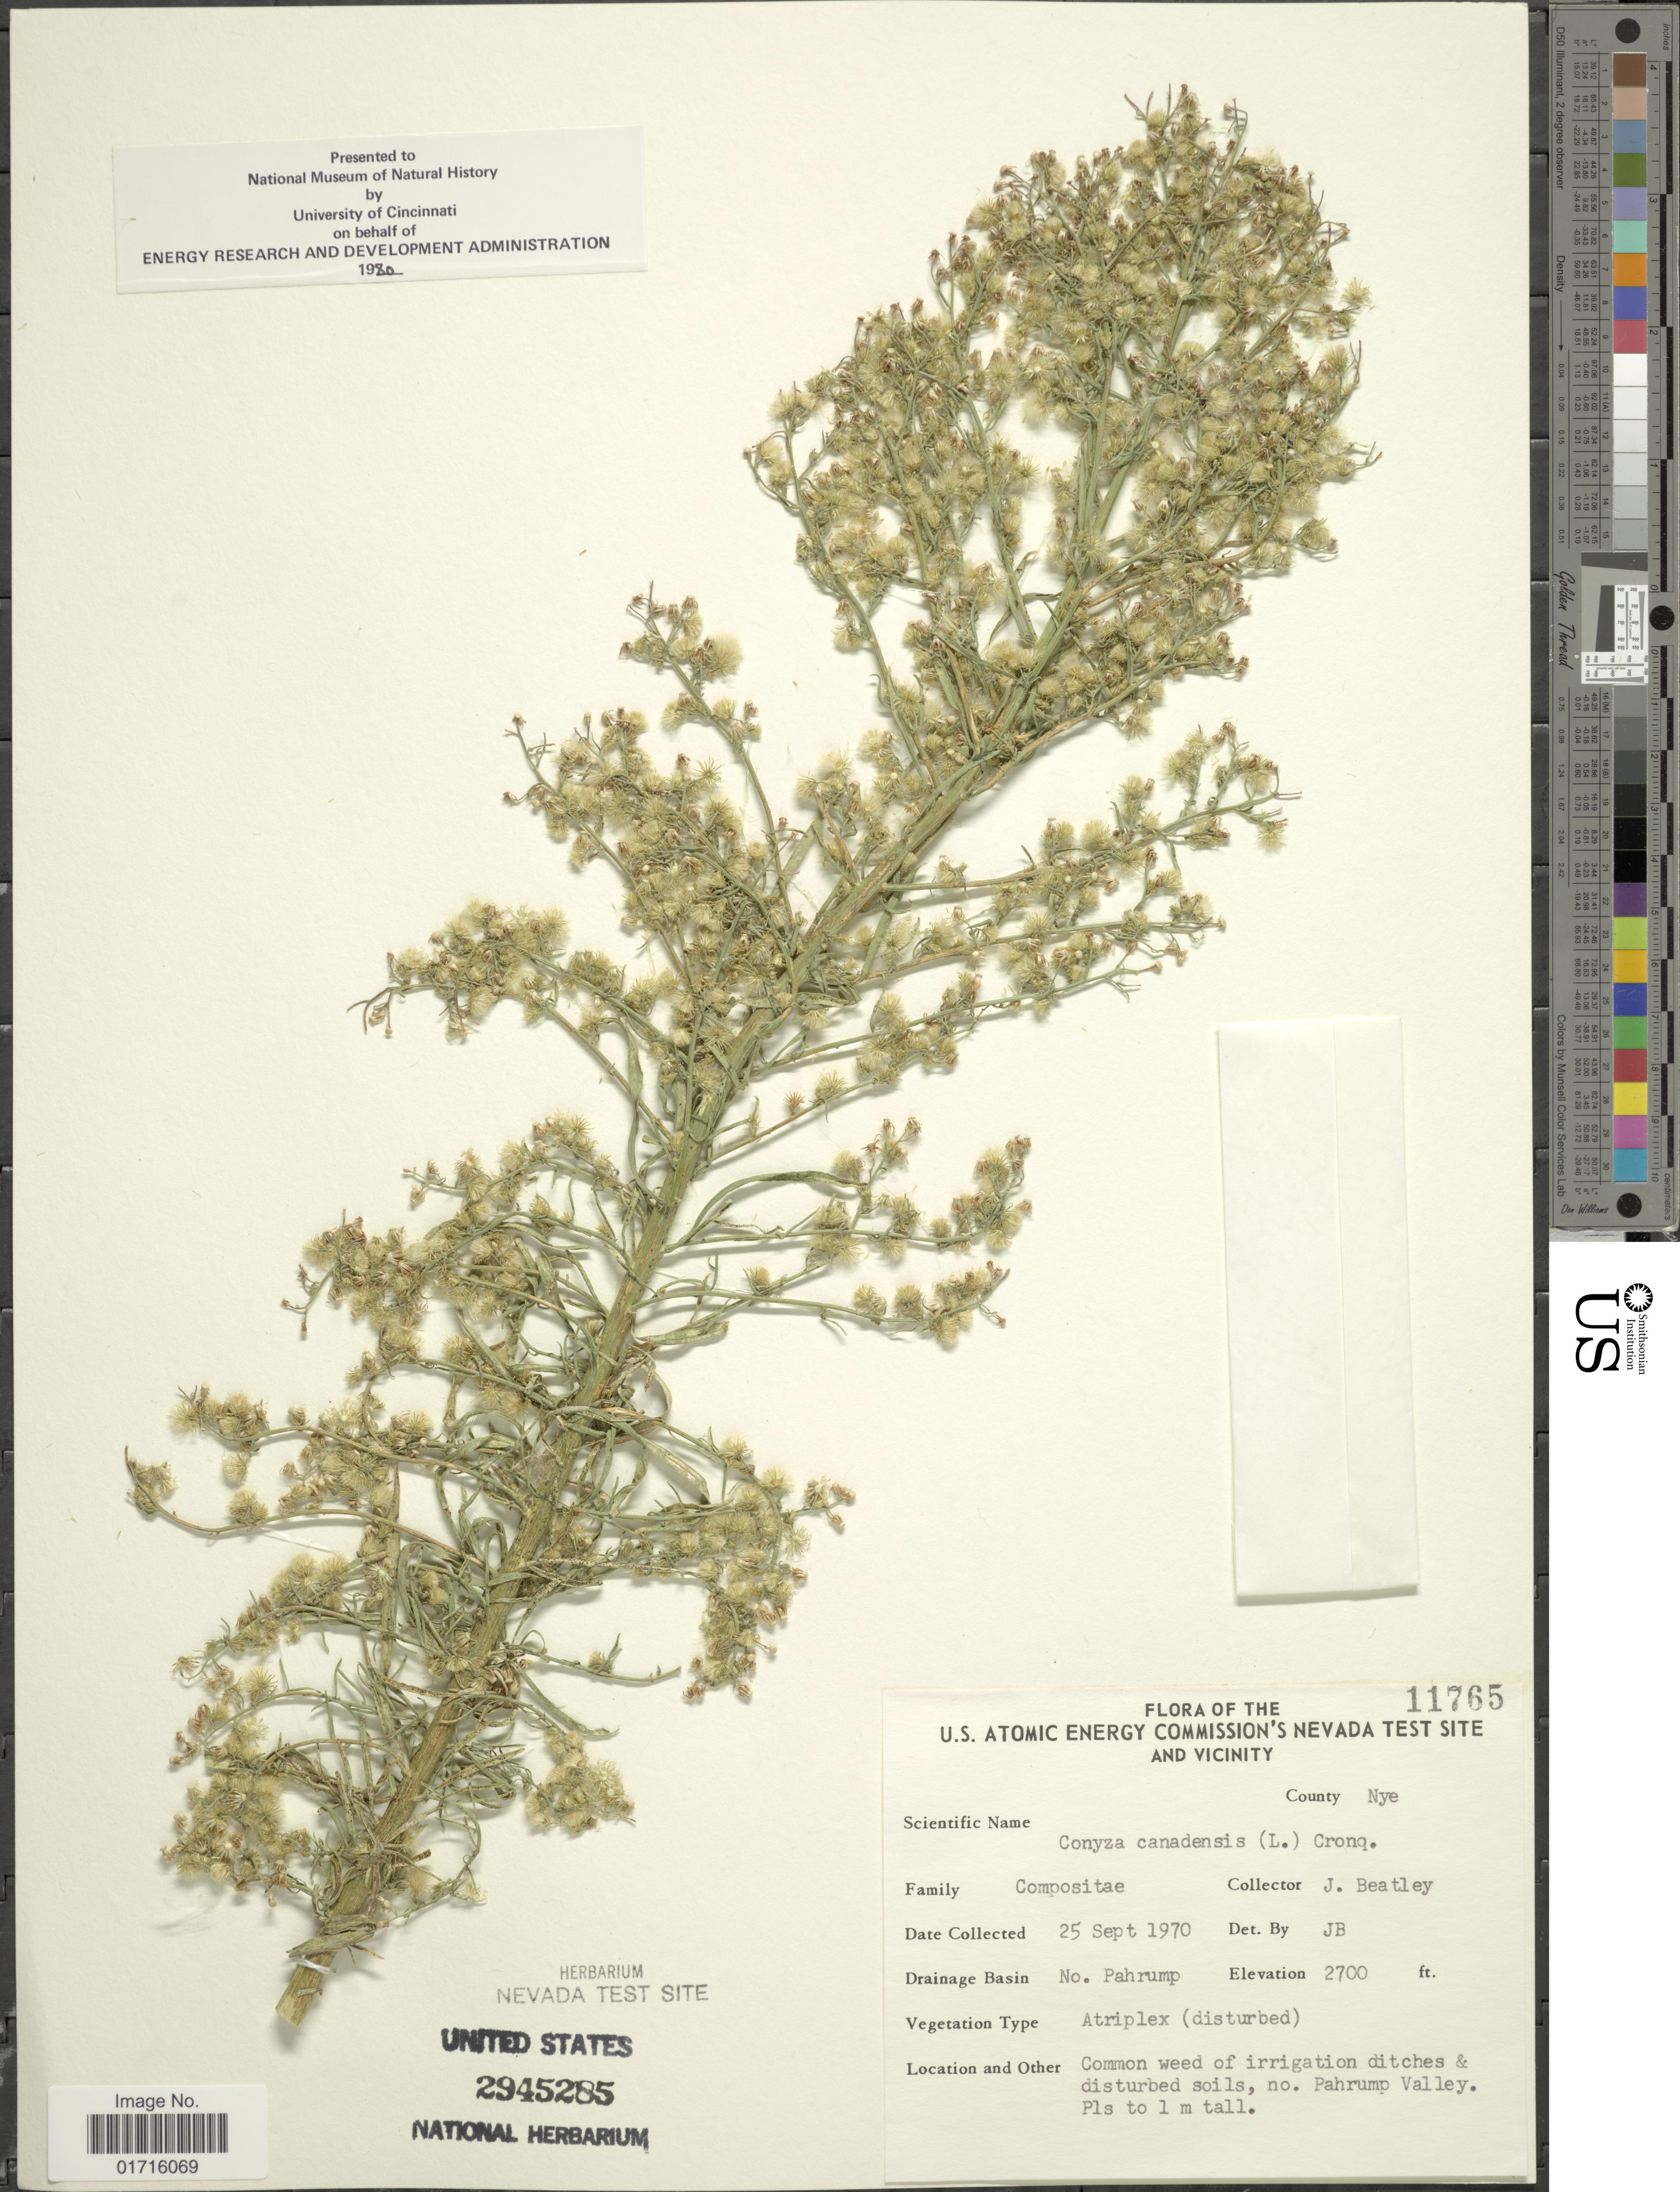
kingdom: Plantae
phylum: Tracheophyta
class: Magnoliopsida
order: Asterales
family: Asteraceae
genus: Conyza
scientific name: Conyza canadensis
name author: (L.) Cronq.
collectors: J. C. Beatley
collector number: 11765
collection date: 1970-09-25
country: United States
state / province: Nevada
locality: U.S. Atomic Energy Commision's Nevada Test Site and vicinity, County Nye, No. Pahrump, no. Pahrump Valley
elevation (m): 823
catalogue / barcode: US 2945285